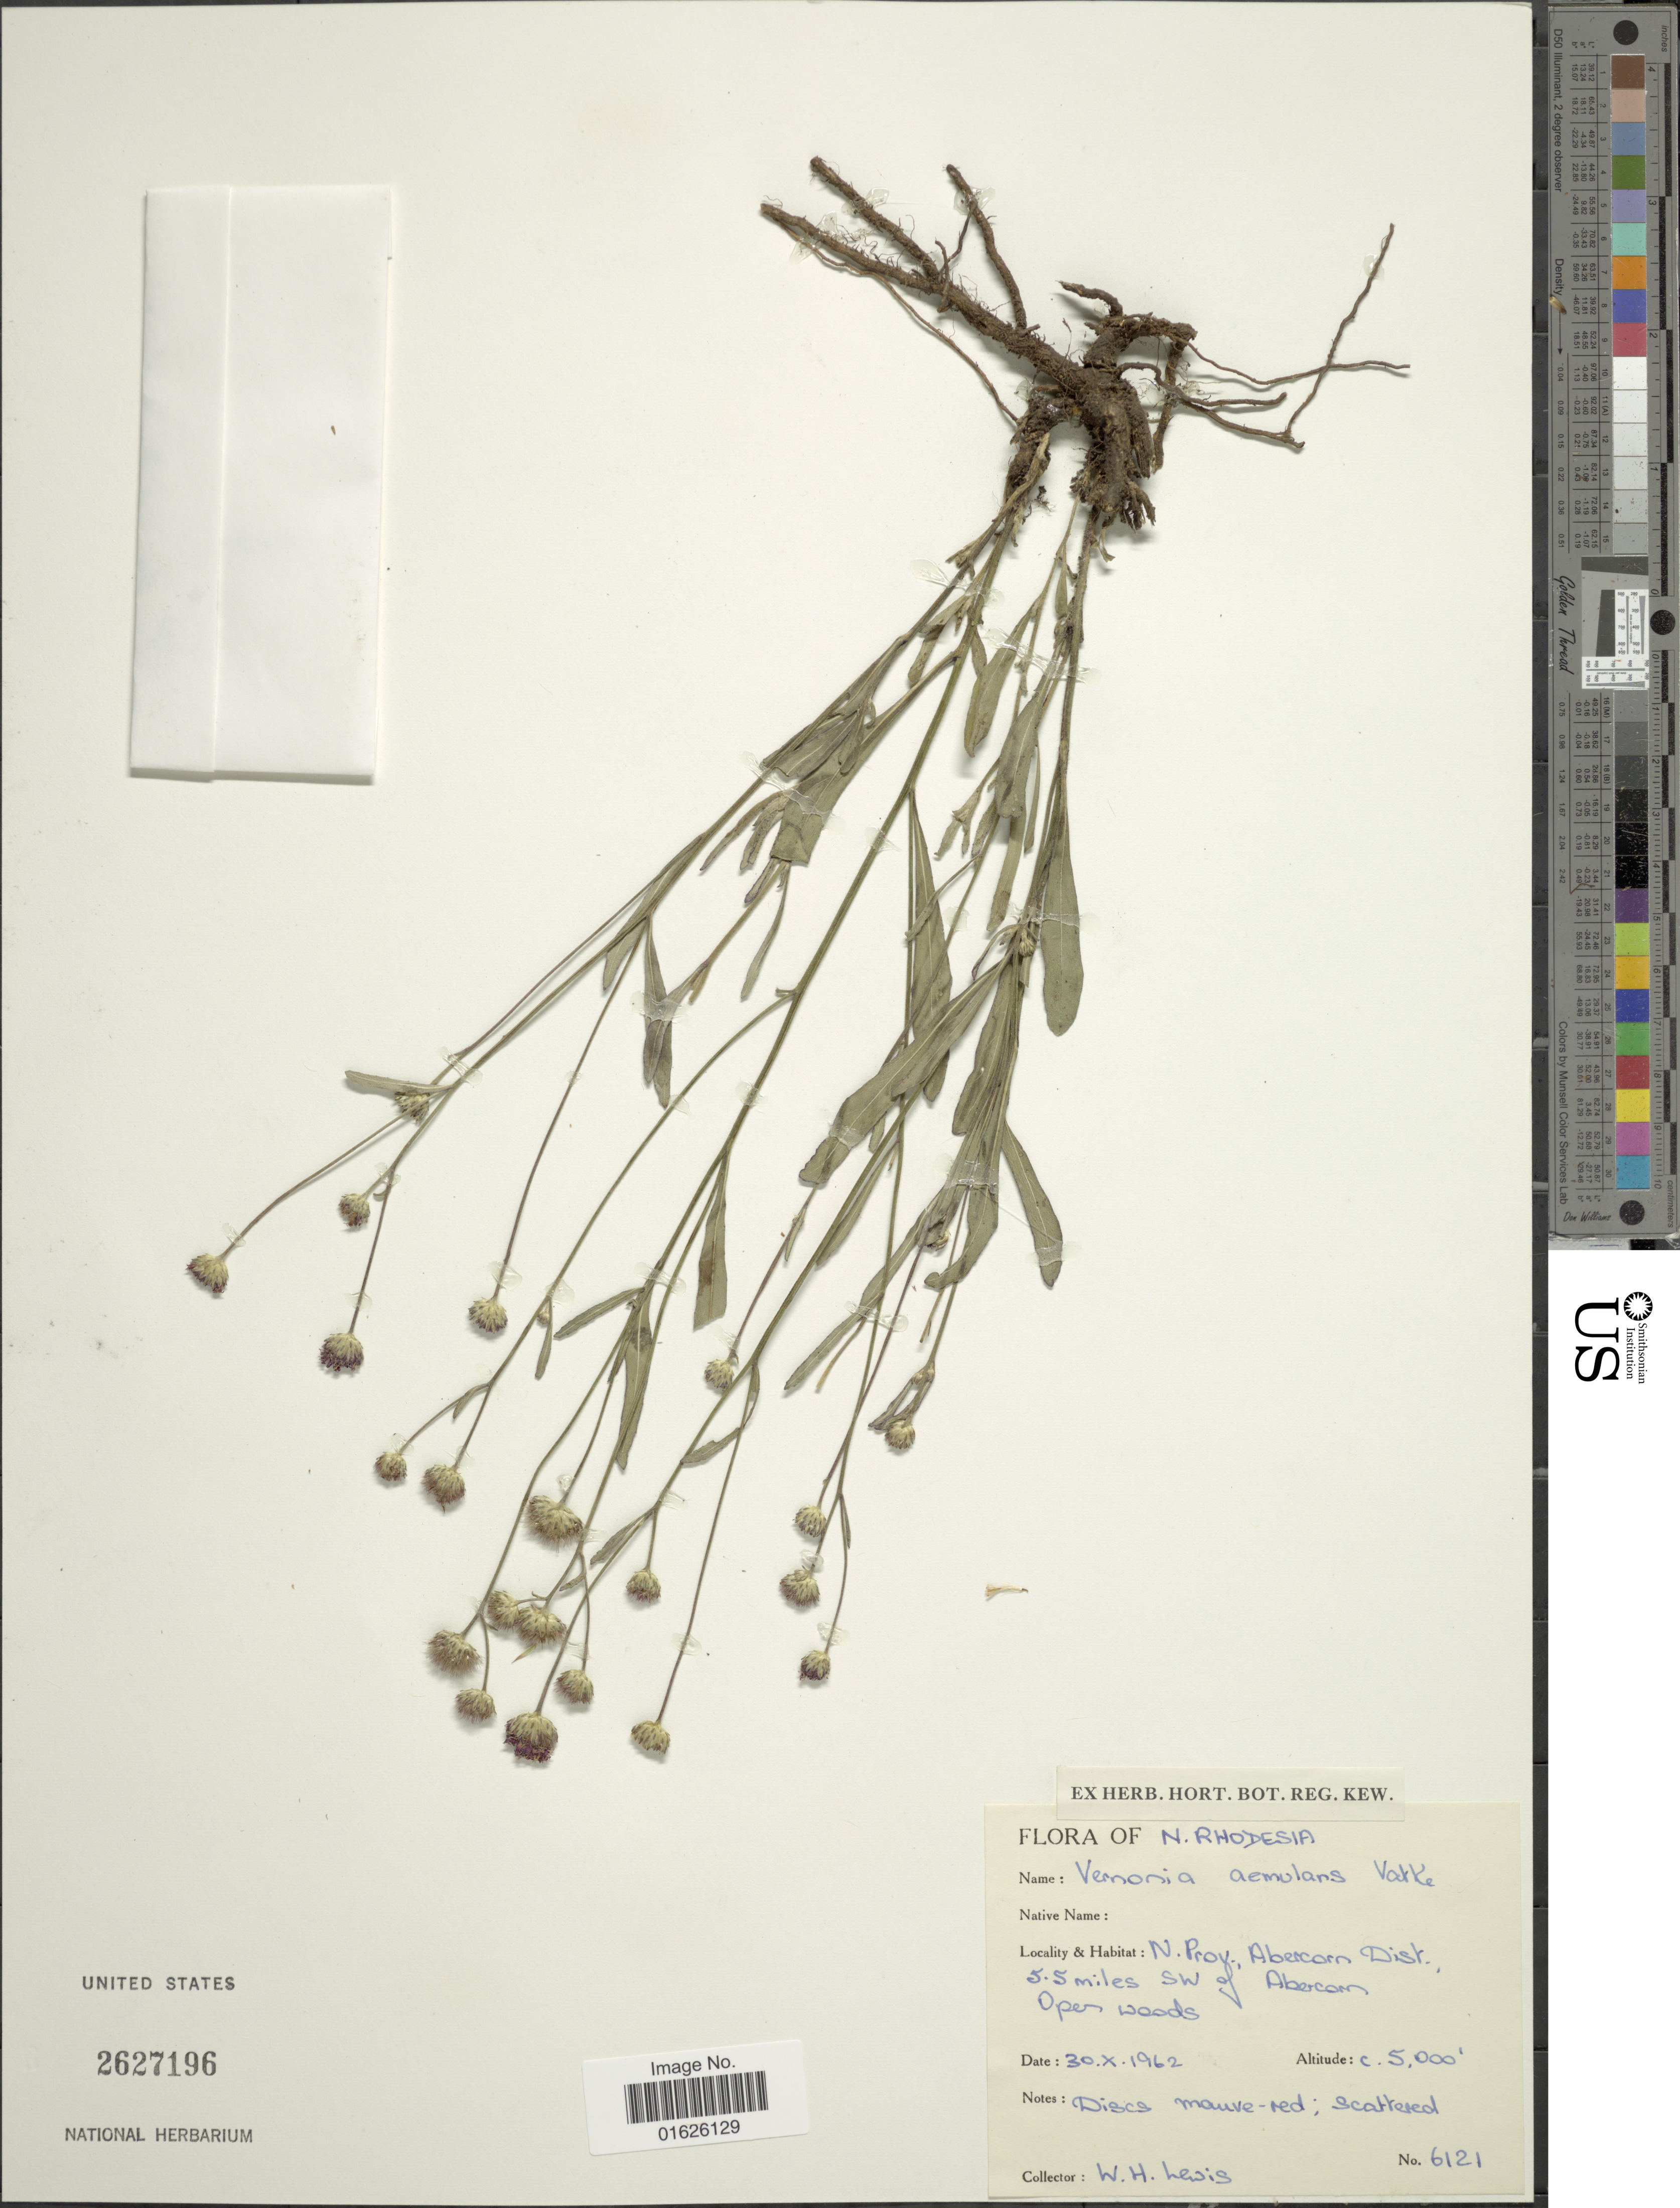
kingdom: Plantae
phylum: Tracheophyta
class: Magnoliopsida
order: Asterales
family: Asteraceae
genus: Vernoniastrum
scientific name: Vernoniastrum aemulans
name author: (Vatke) H. Rob.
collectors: W. H. Lewis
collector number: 6121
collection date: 1962-10-30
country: Zambia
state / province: Northern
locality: N. Rhodesia, N. Prov. Abercorn dist. 5.5 miles SW of Abercorn.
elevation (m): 1524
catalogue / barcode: US 2627196